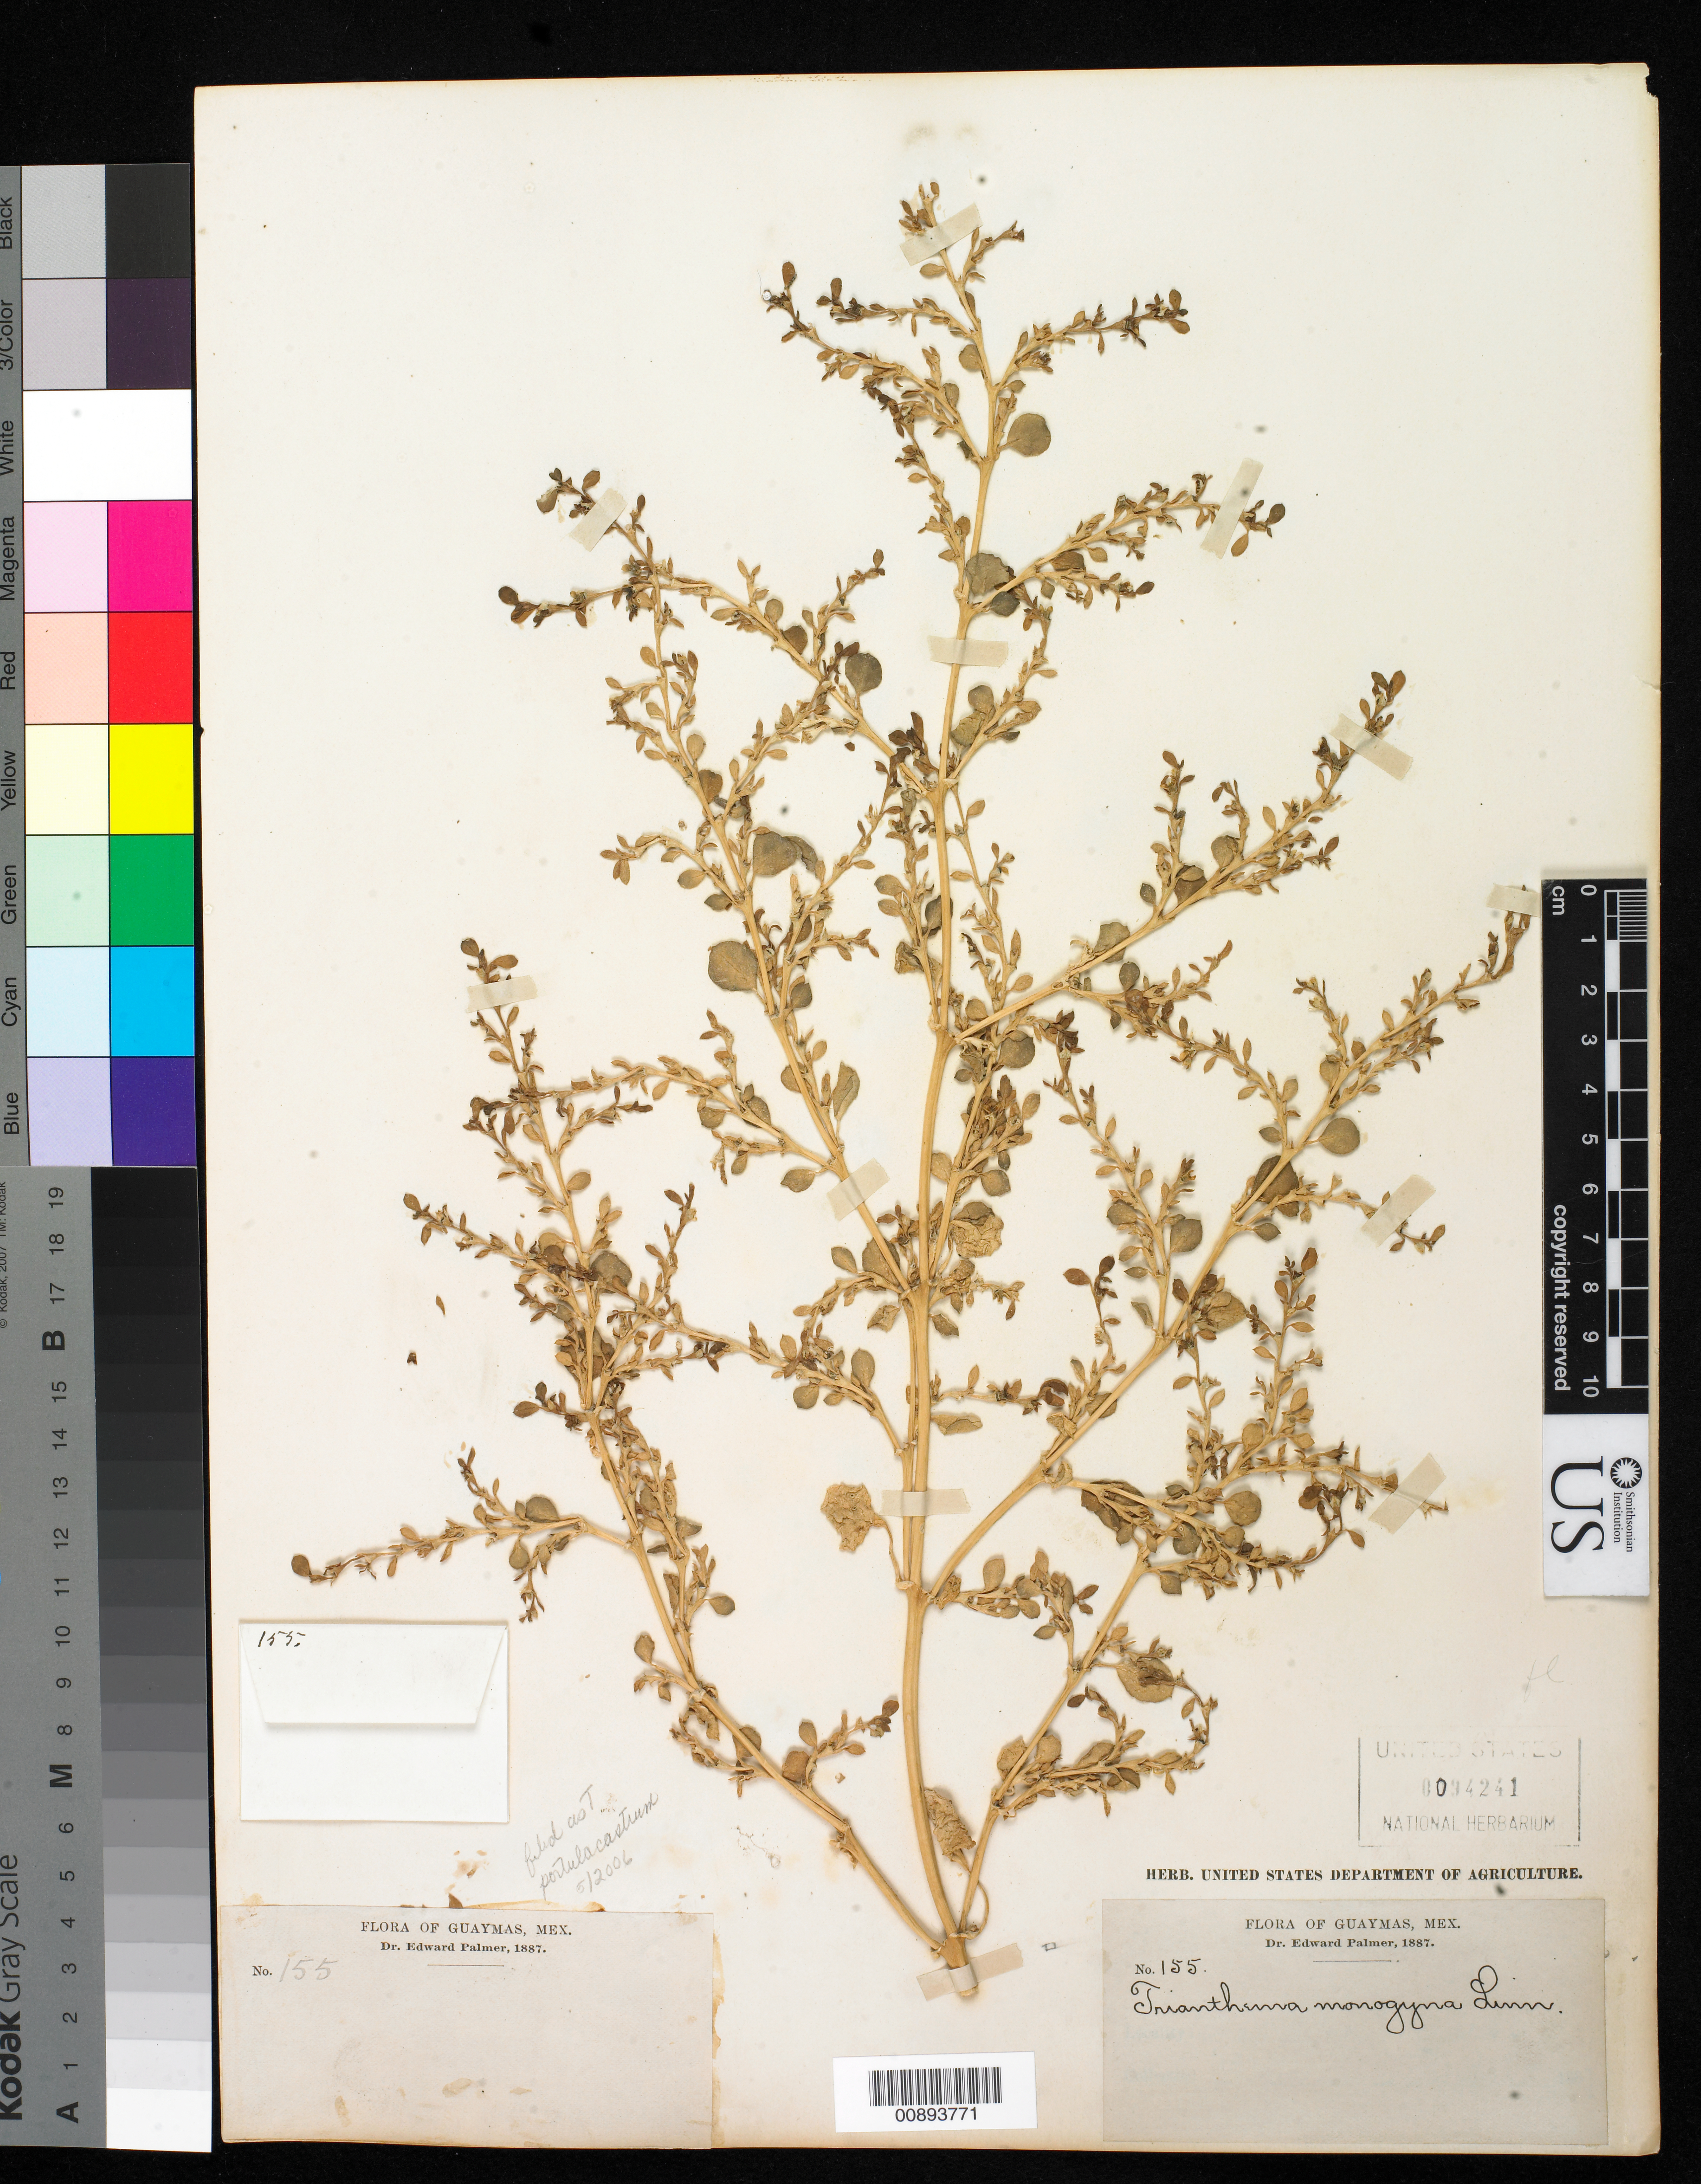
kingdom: Plantae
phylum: Tracheophyta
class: Magnoliopsida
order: Caryophyllales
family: Aizoaceae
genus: Trianthema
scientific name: Trianthema portulacastrum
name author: L.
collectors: E. Palmer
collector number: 155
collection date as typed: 1887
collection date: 1887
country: Mexico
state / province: Sonora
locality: Guaymas, Sonora.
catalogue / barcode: US 94241